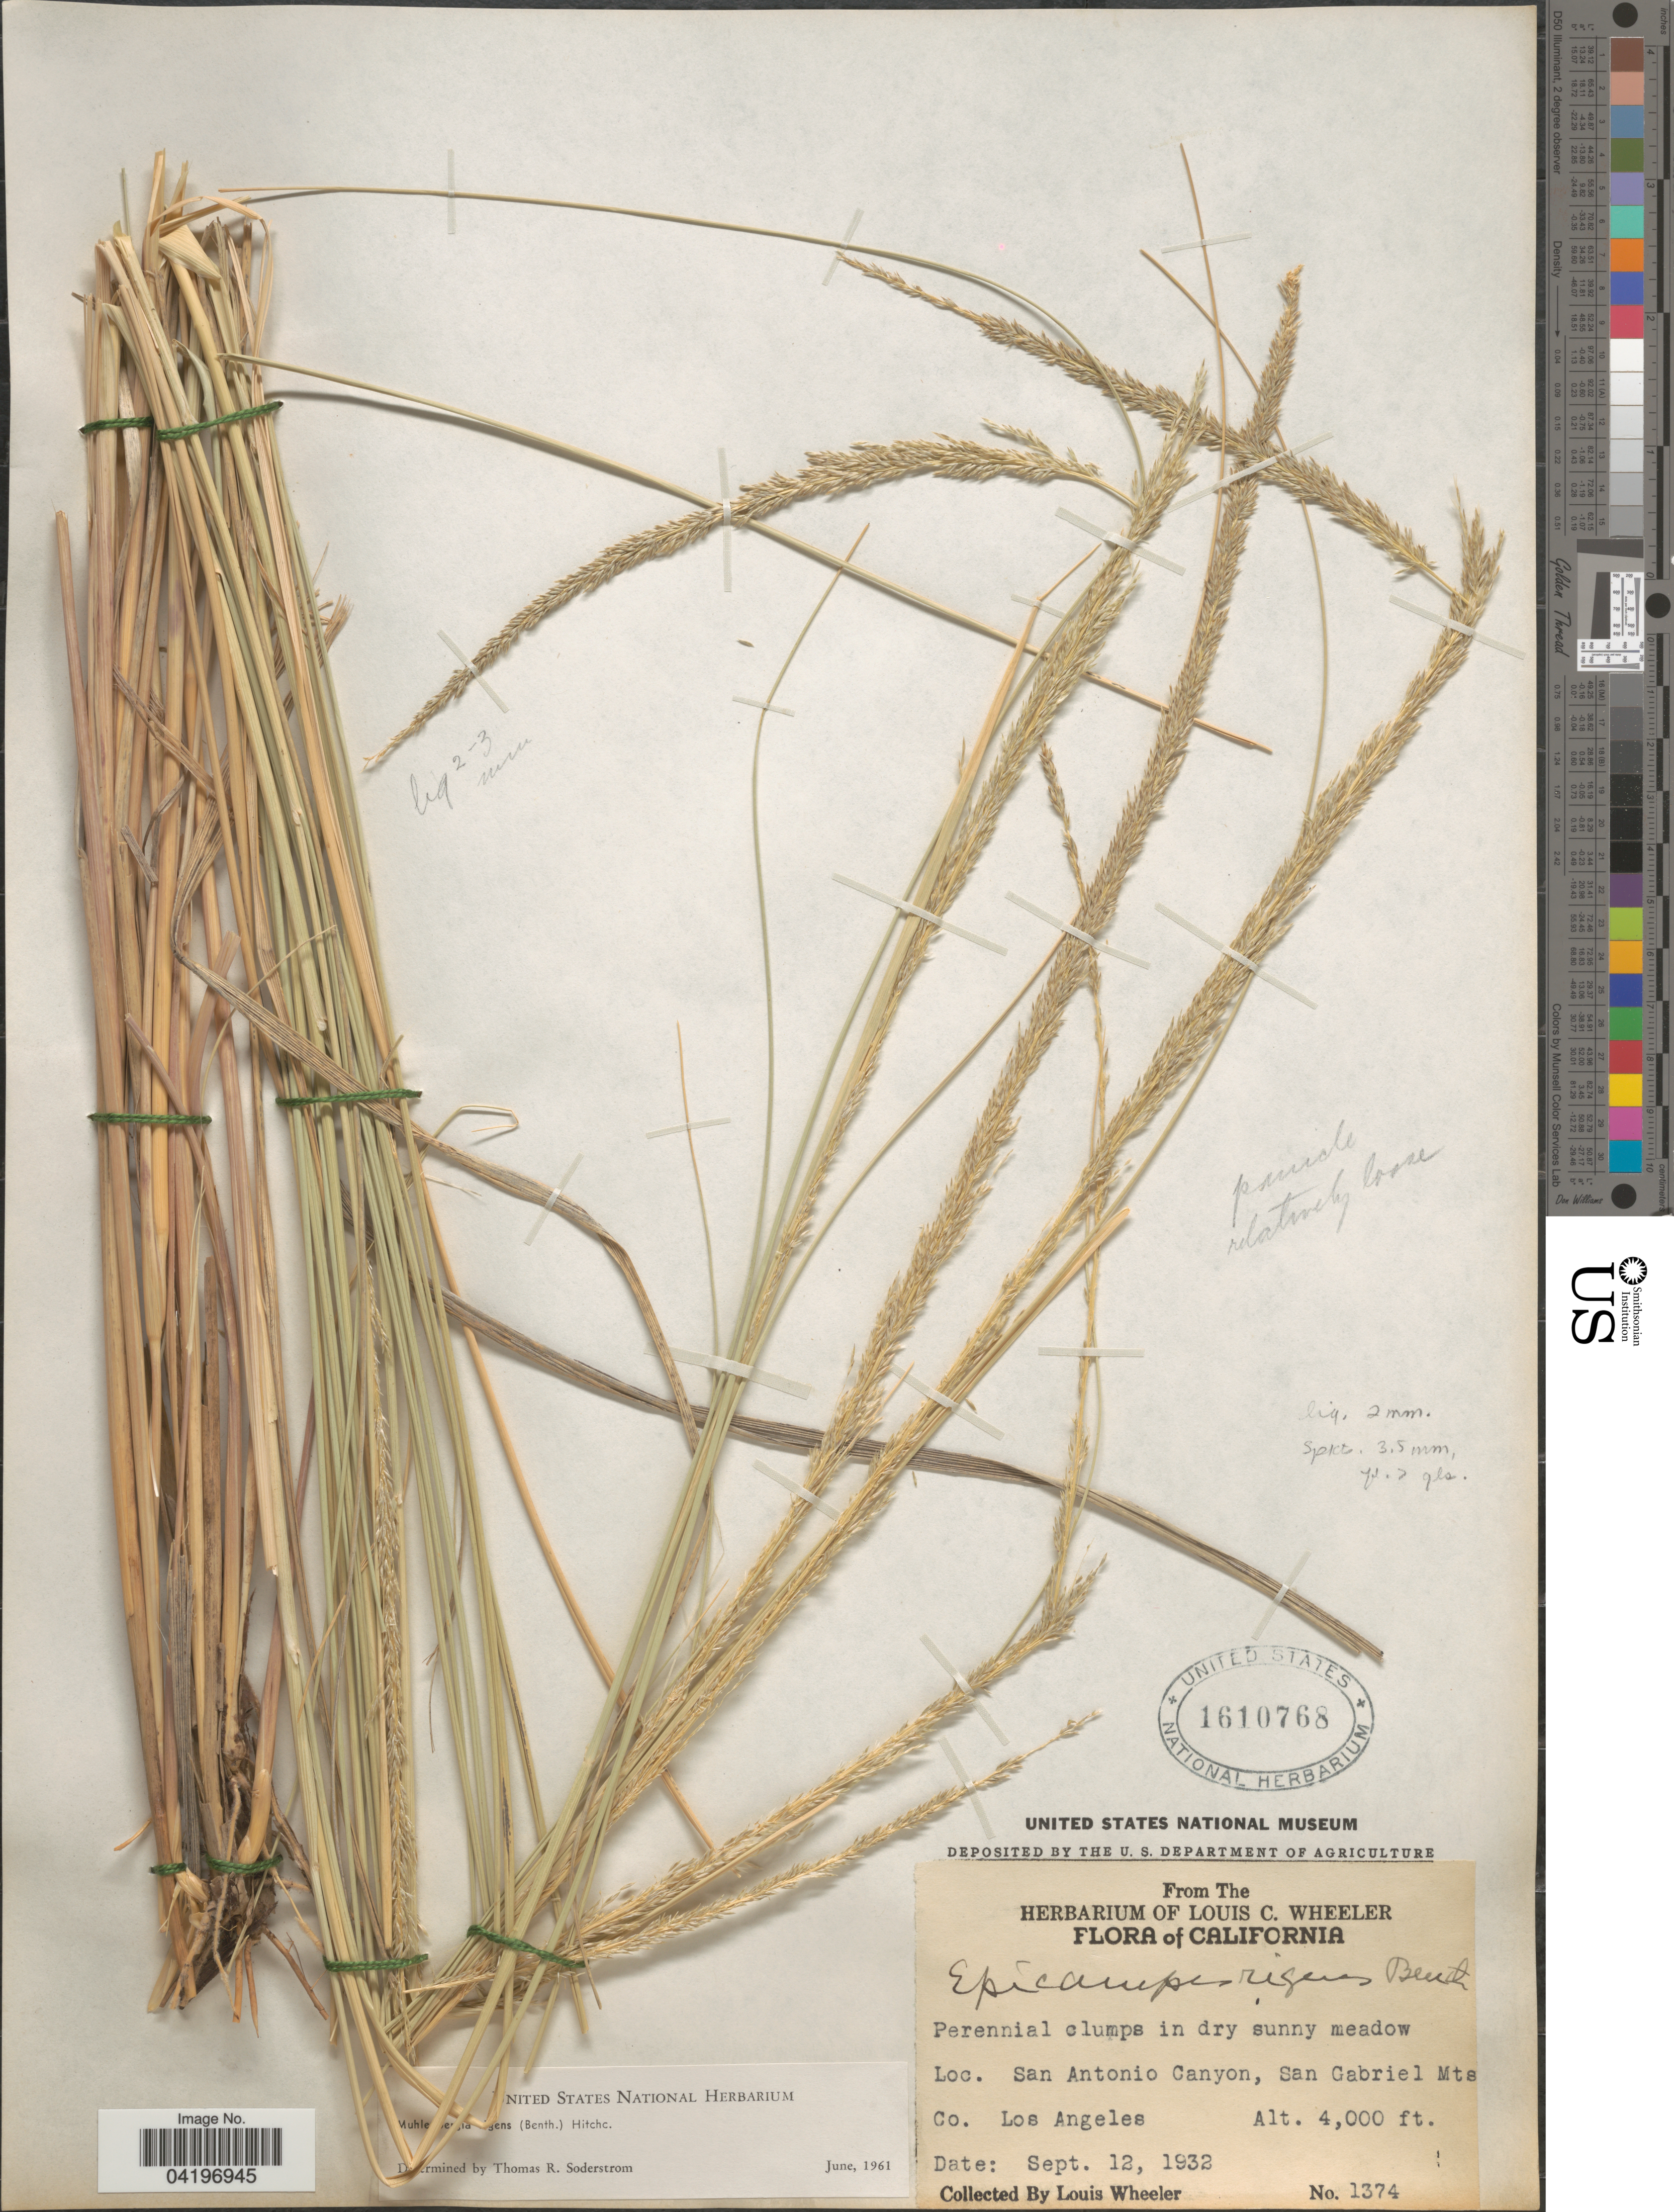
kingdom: Plantae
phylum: Tracheophyta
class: Liliopsida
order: Poales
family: Poaceae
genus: Muhlenbergia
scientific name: Muhlenbergia rigens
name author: (Benth.) Hitchc.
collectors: L. C. Wheeler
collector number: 1374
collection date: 1932-09-12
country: United States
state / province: California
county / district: Los Angeles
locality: San Antonio Canyon, San Gabriel Mts Co. Los Angeles.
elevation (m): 1219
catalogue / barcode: US 1610768